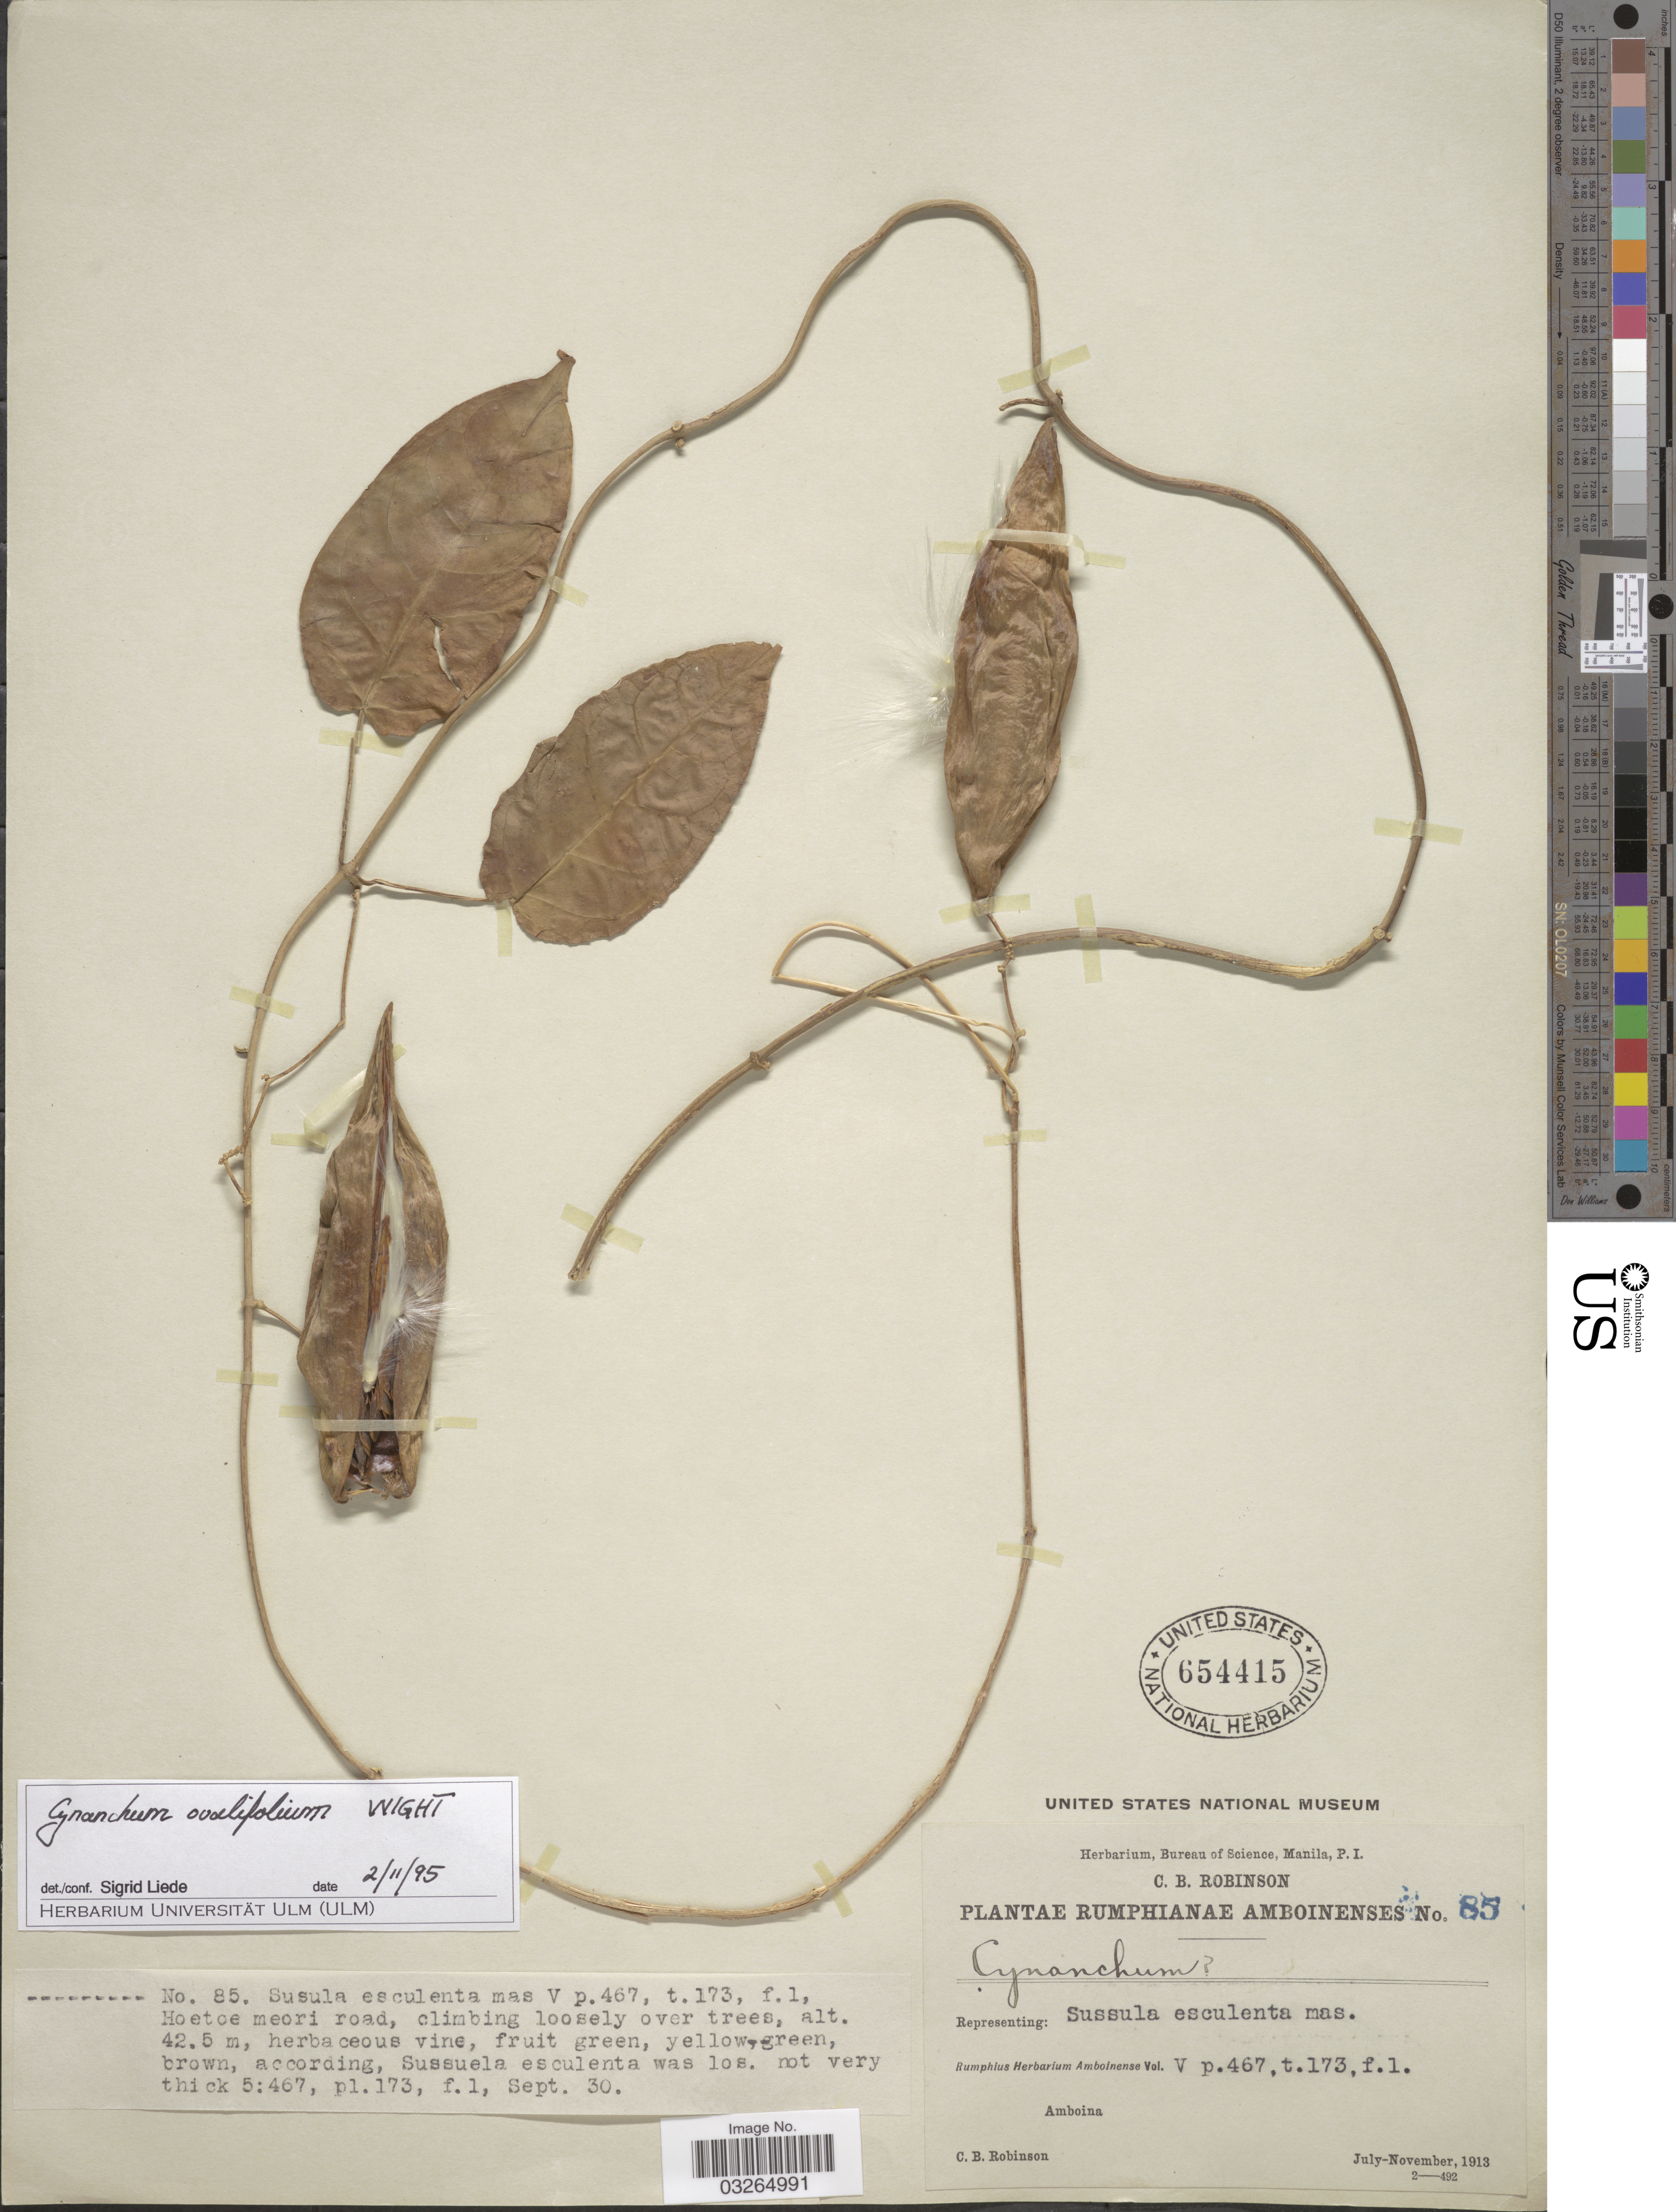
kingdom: Plantae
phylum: Tracheophyta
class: Magnoliopsida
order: Gentianales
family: Apocynaceae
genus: Cynanchum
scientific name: Cynanchum ovalifolium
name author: Wight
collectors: C. Robinson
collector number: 85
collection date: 1913-09-30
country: Indonesia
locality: Amboina.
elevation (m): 42.5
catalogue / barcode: US 654415